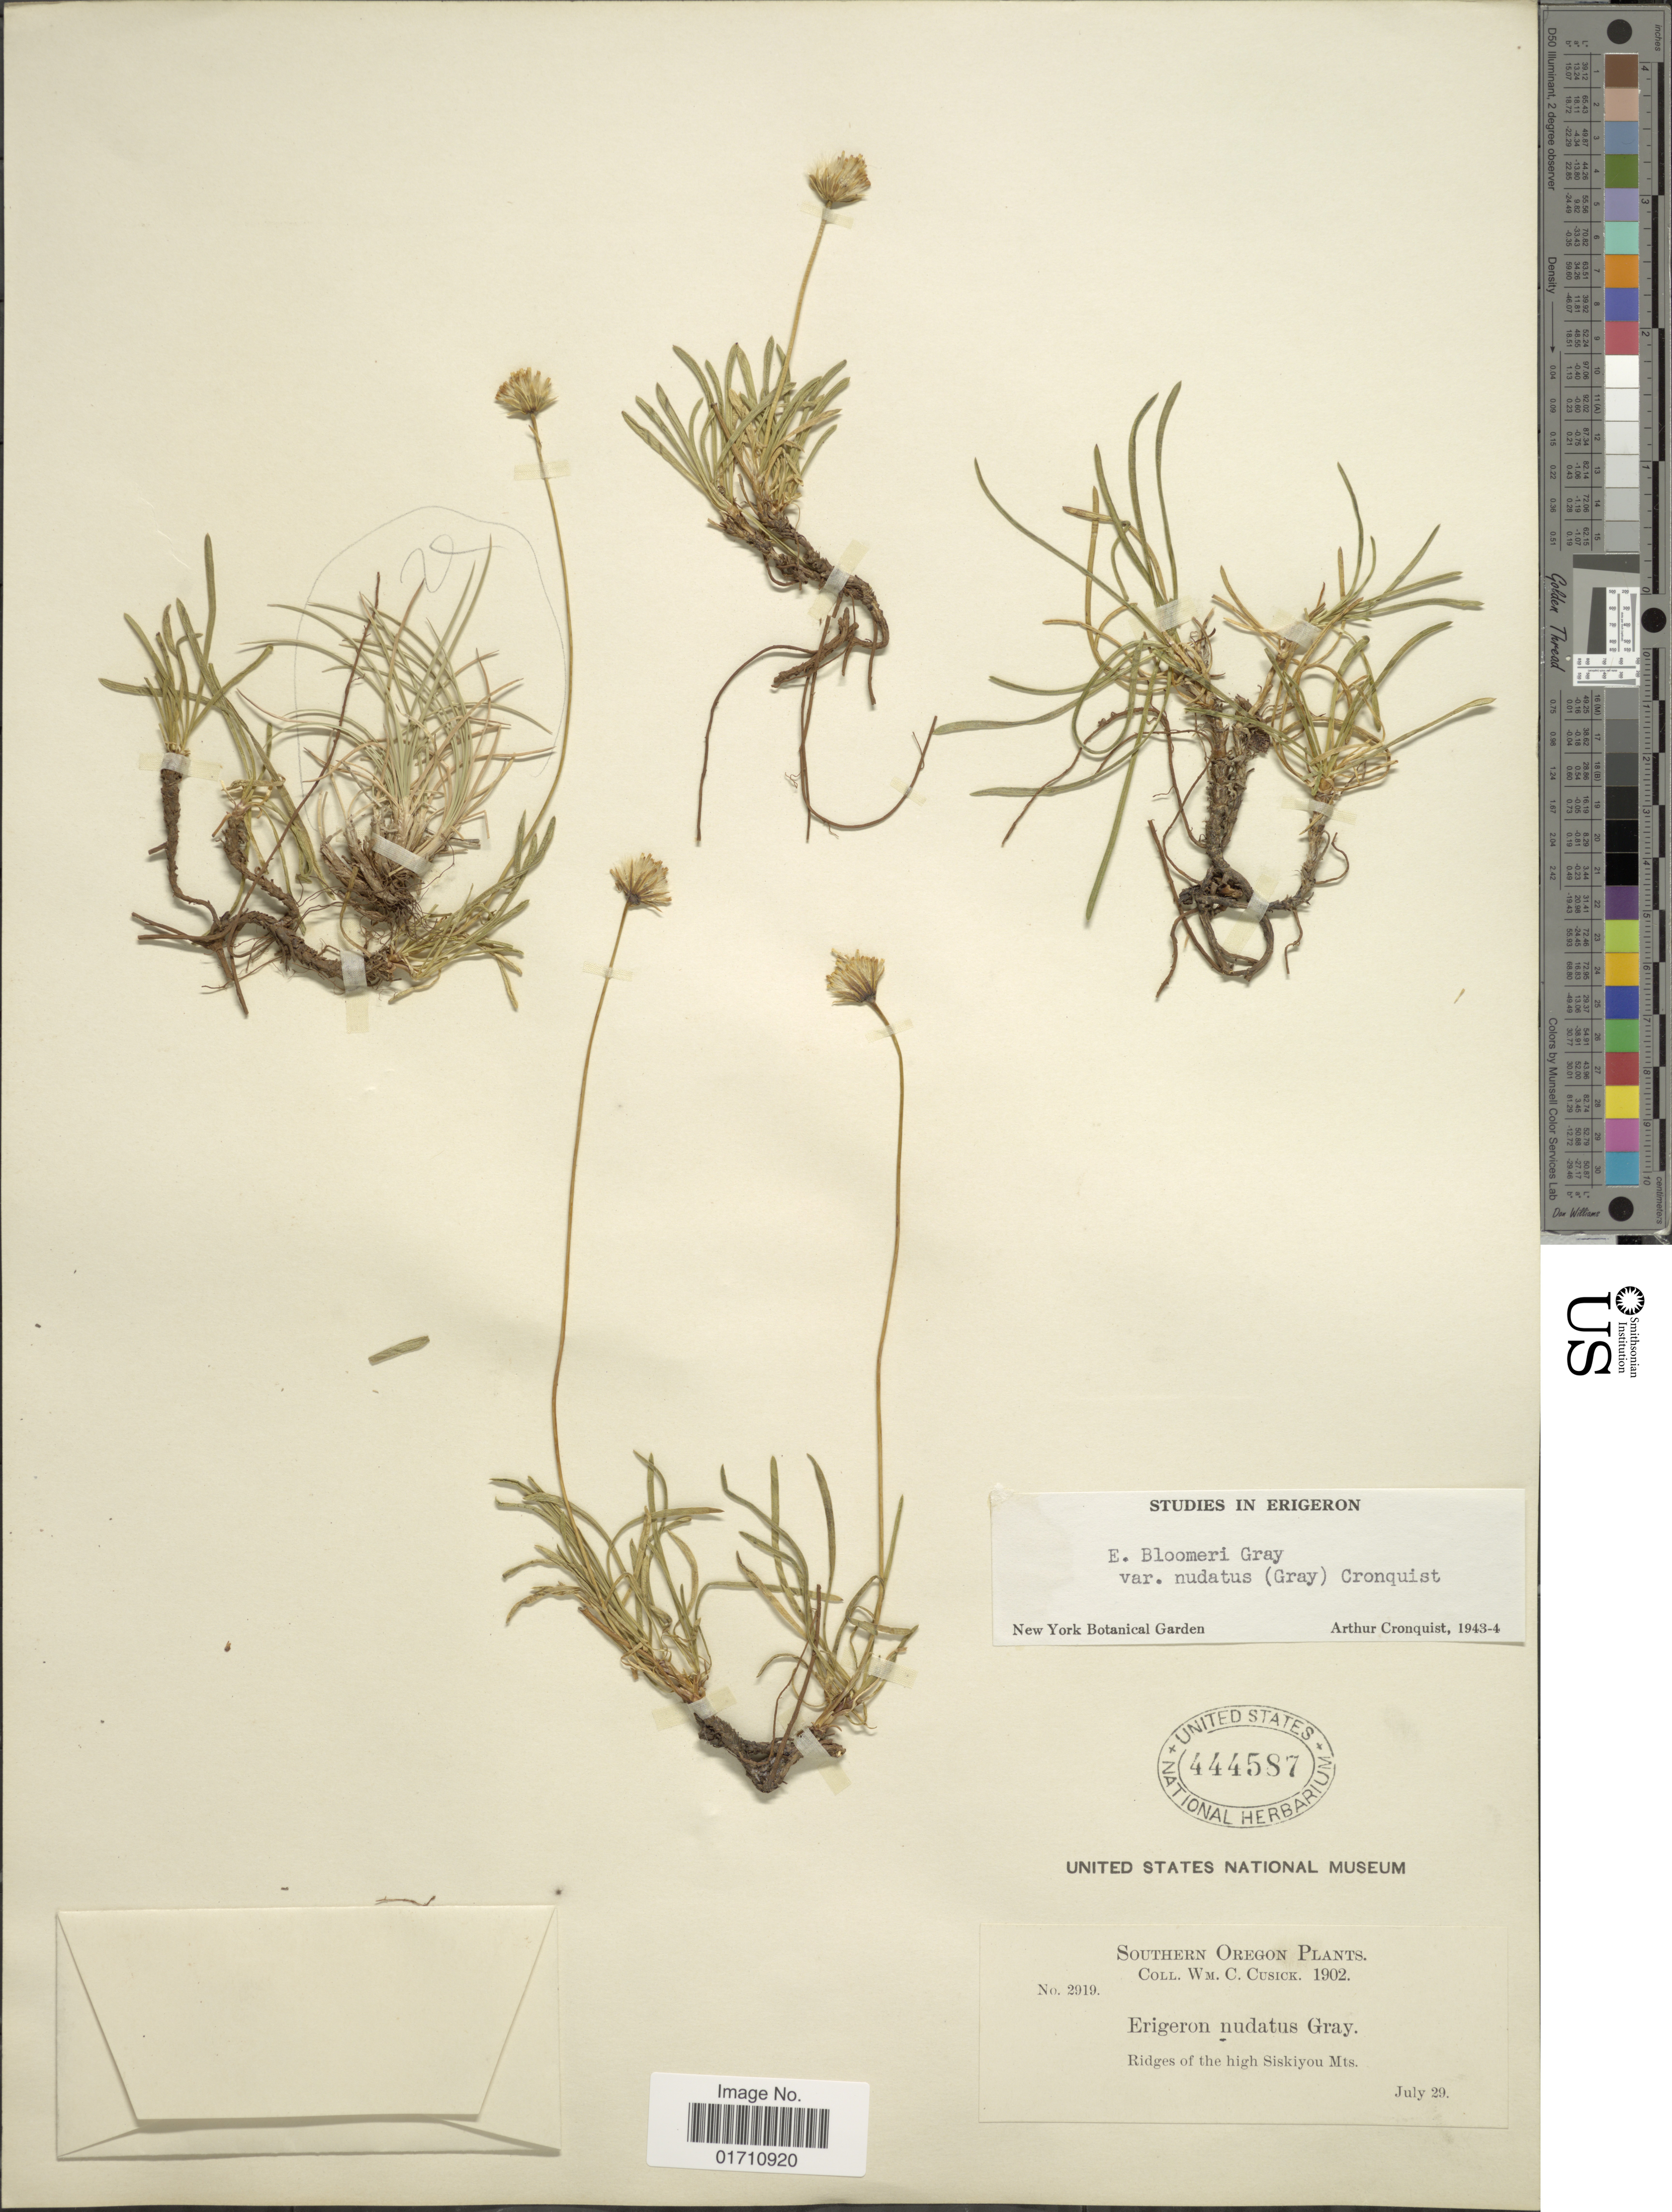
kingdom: Plantae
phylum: Tracheophyta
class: Magnoliopsida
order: Asterales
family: Asteraceae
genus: Erigeron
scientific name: Erigeron bloomeri var. nudatus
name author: (A. Gray) Cronq.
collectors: W. C. Cusick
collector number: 2919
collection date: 1902-07-29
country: United States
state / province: Oregon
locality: Southern Oregon, Ridges of the high Siskiyou Mts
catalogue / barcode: US 444587